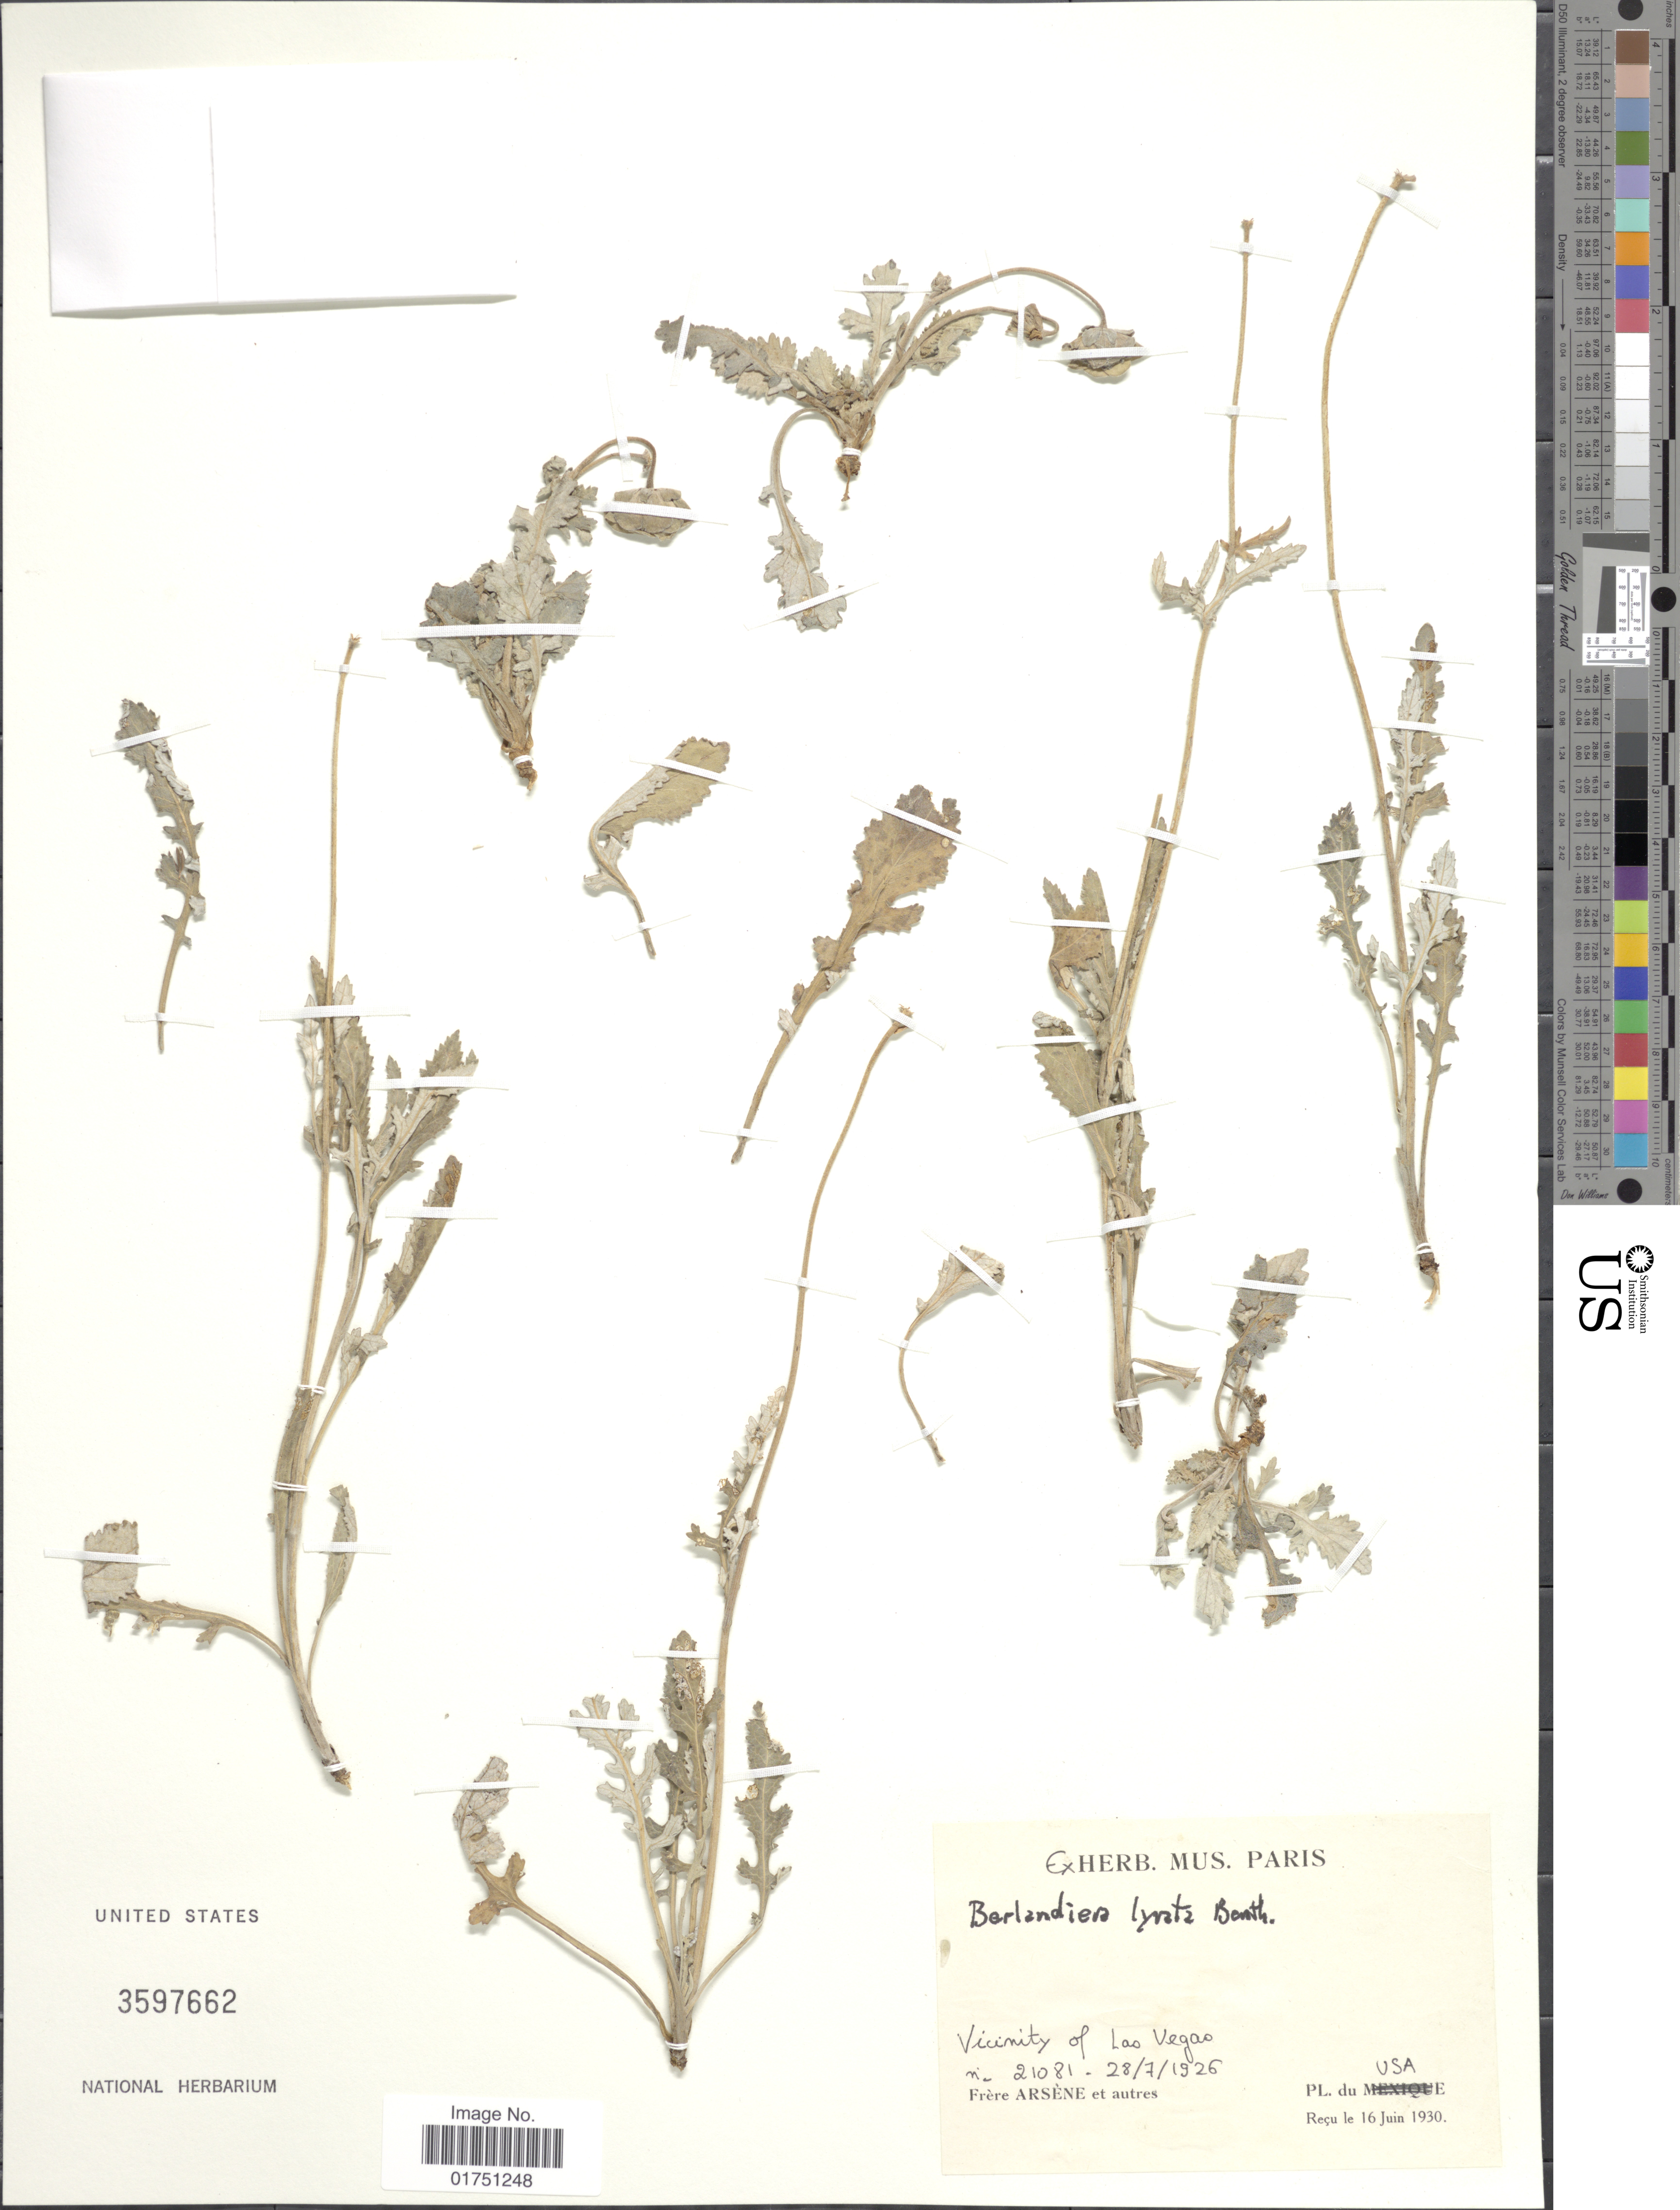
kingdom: Plantae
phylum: Tracheophyta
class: Magnoliopsida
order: Asterales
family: Asteraceae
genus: Berlandiera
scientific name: Berlandiera lyrata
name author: Benth.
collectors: Bro. G. Arsène & et al.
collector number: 21081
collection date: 1926-07-28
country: United States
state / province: Nevada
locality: Vicinity of Las Vegas.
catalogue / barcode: US 3597662